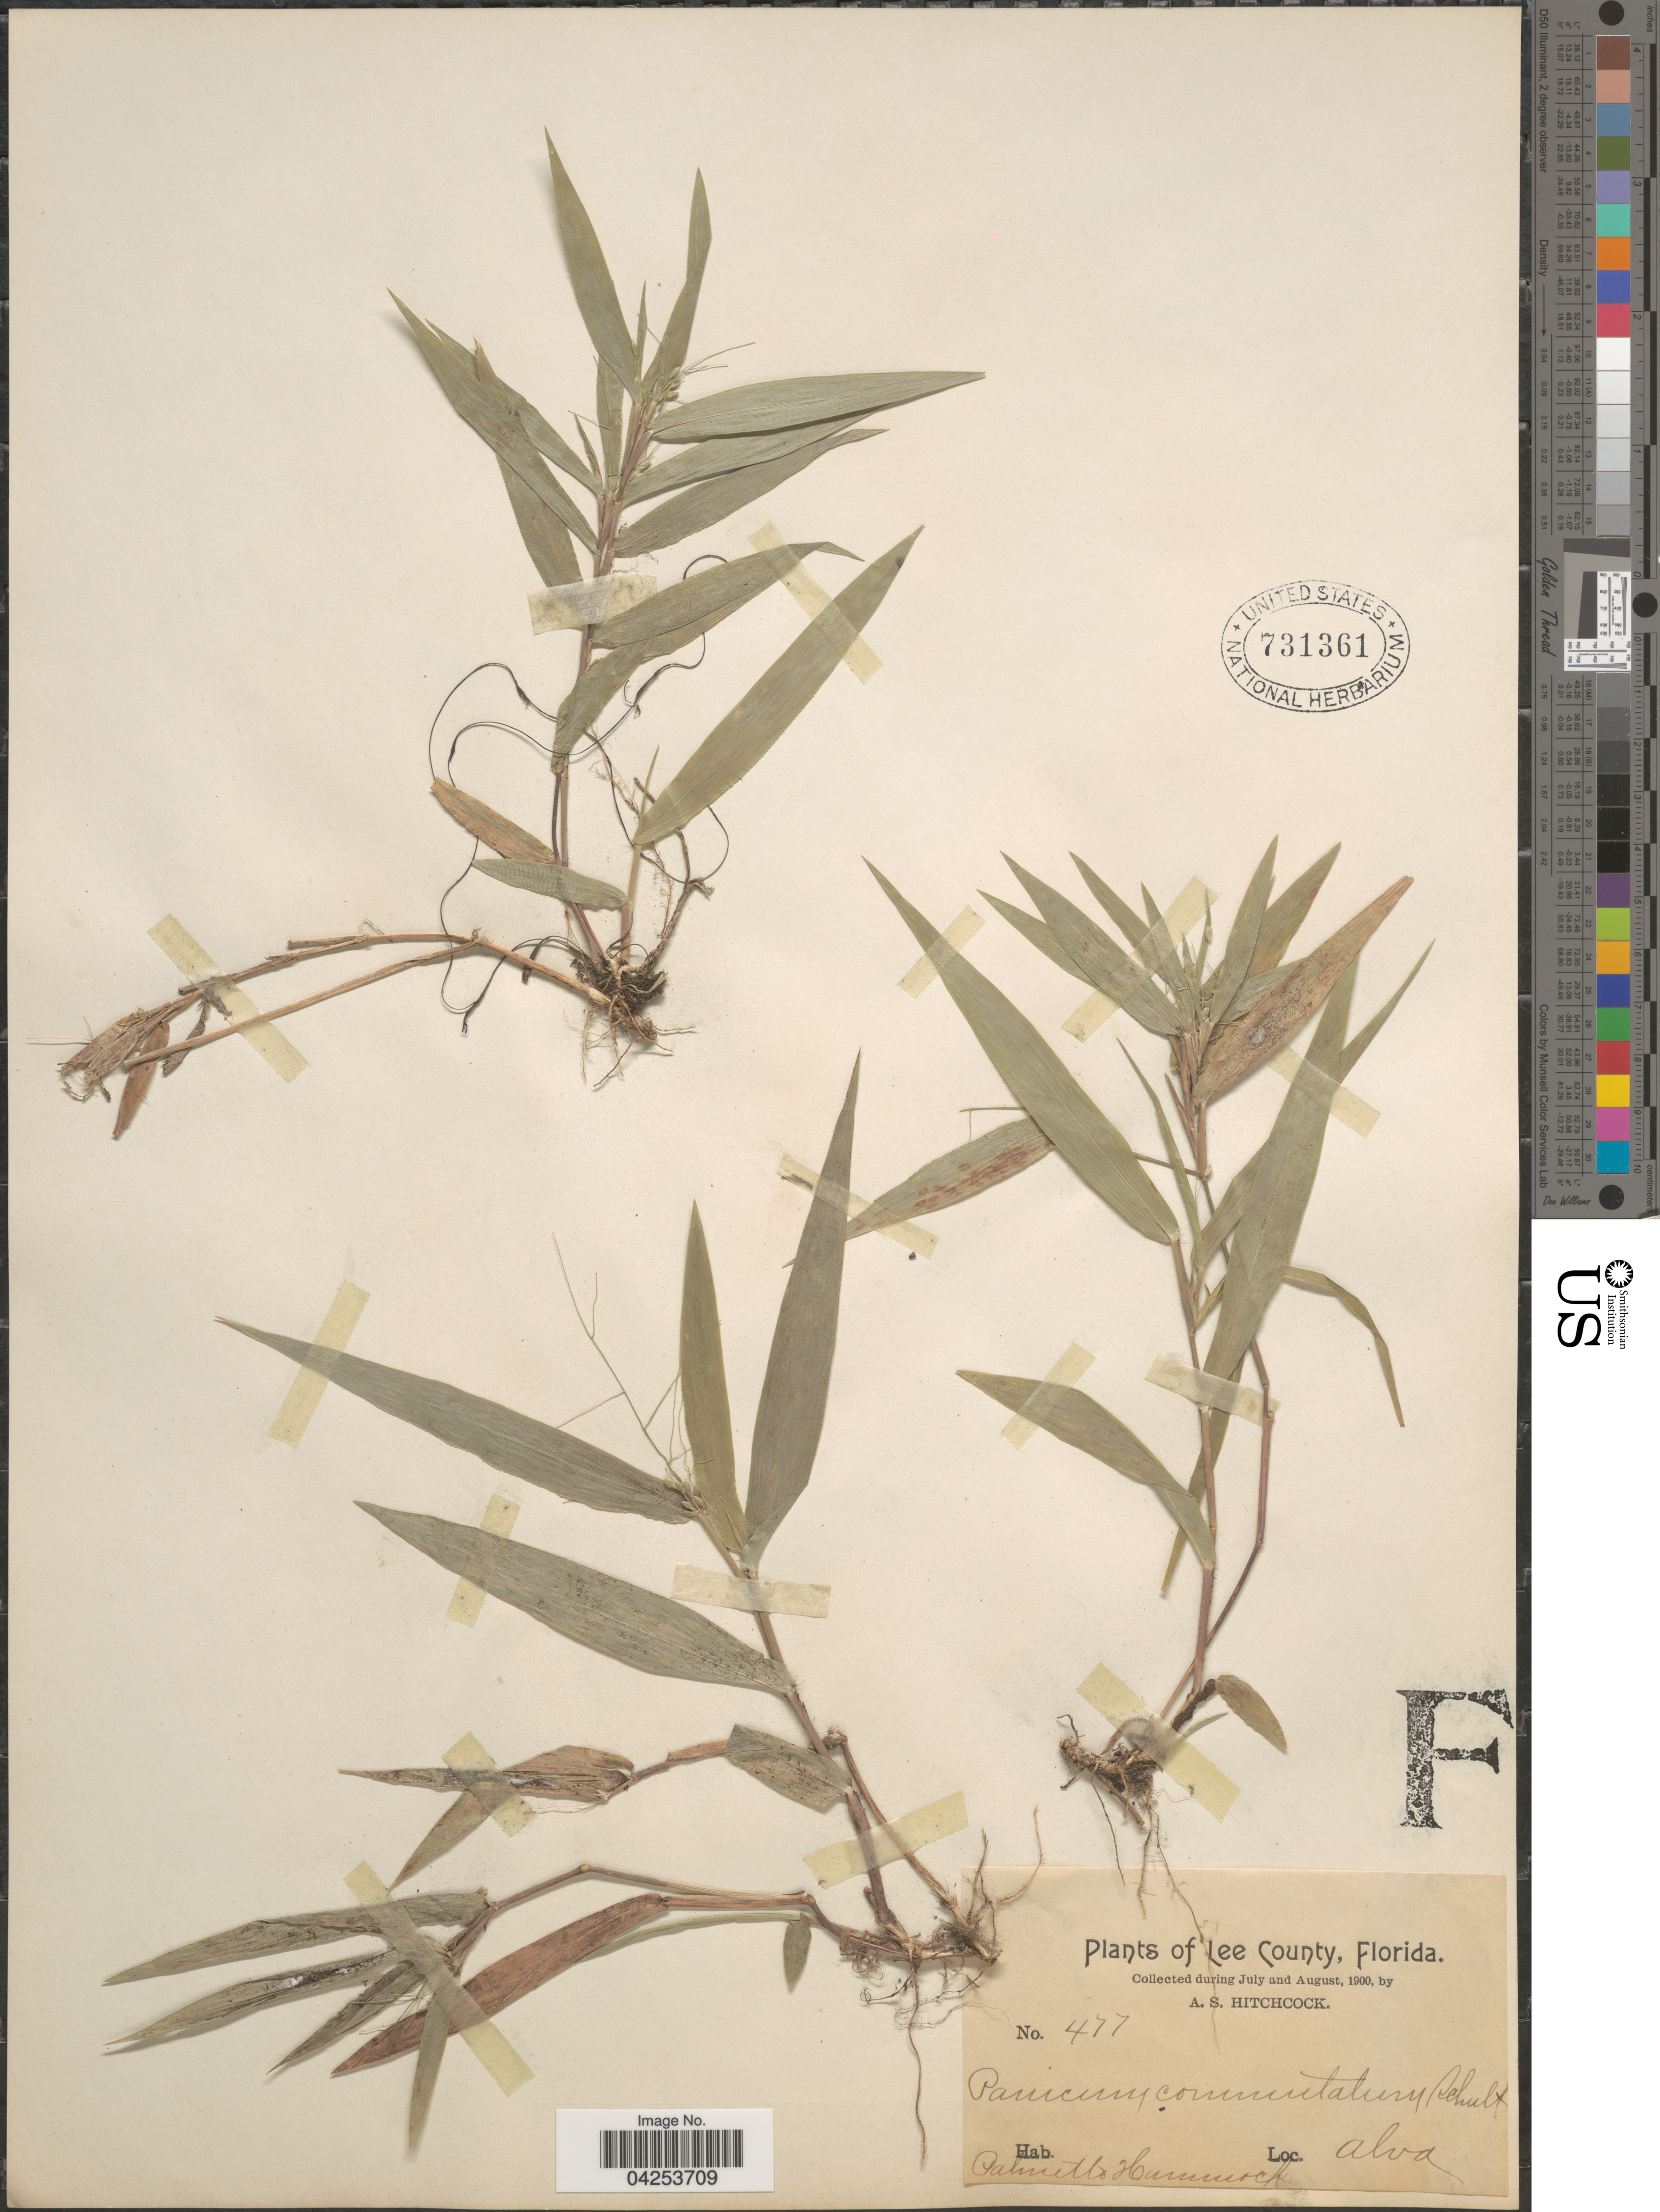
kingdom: Plantae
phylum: Tracheophyta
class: Liliopsida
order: Poales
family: Poaceae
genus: Dichanthelium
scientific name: Dichanthelium commutatum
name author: (Schult.) Gould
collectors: A. S. Hitchcock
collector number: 477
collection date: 1900-07/1900-08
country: United States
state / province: Florida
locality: Lee County. Palmetto Hammock. Alva.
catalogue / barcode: US 731361